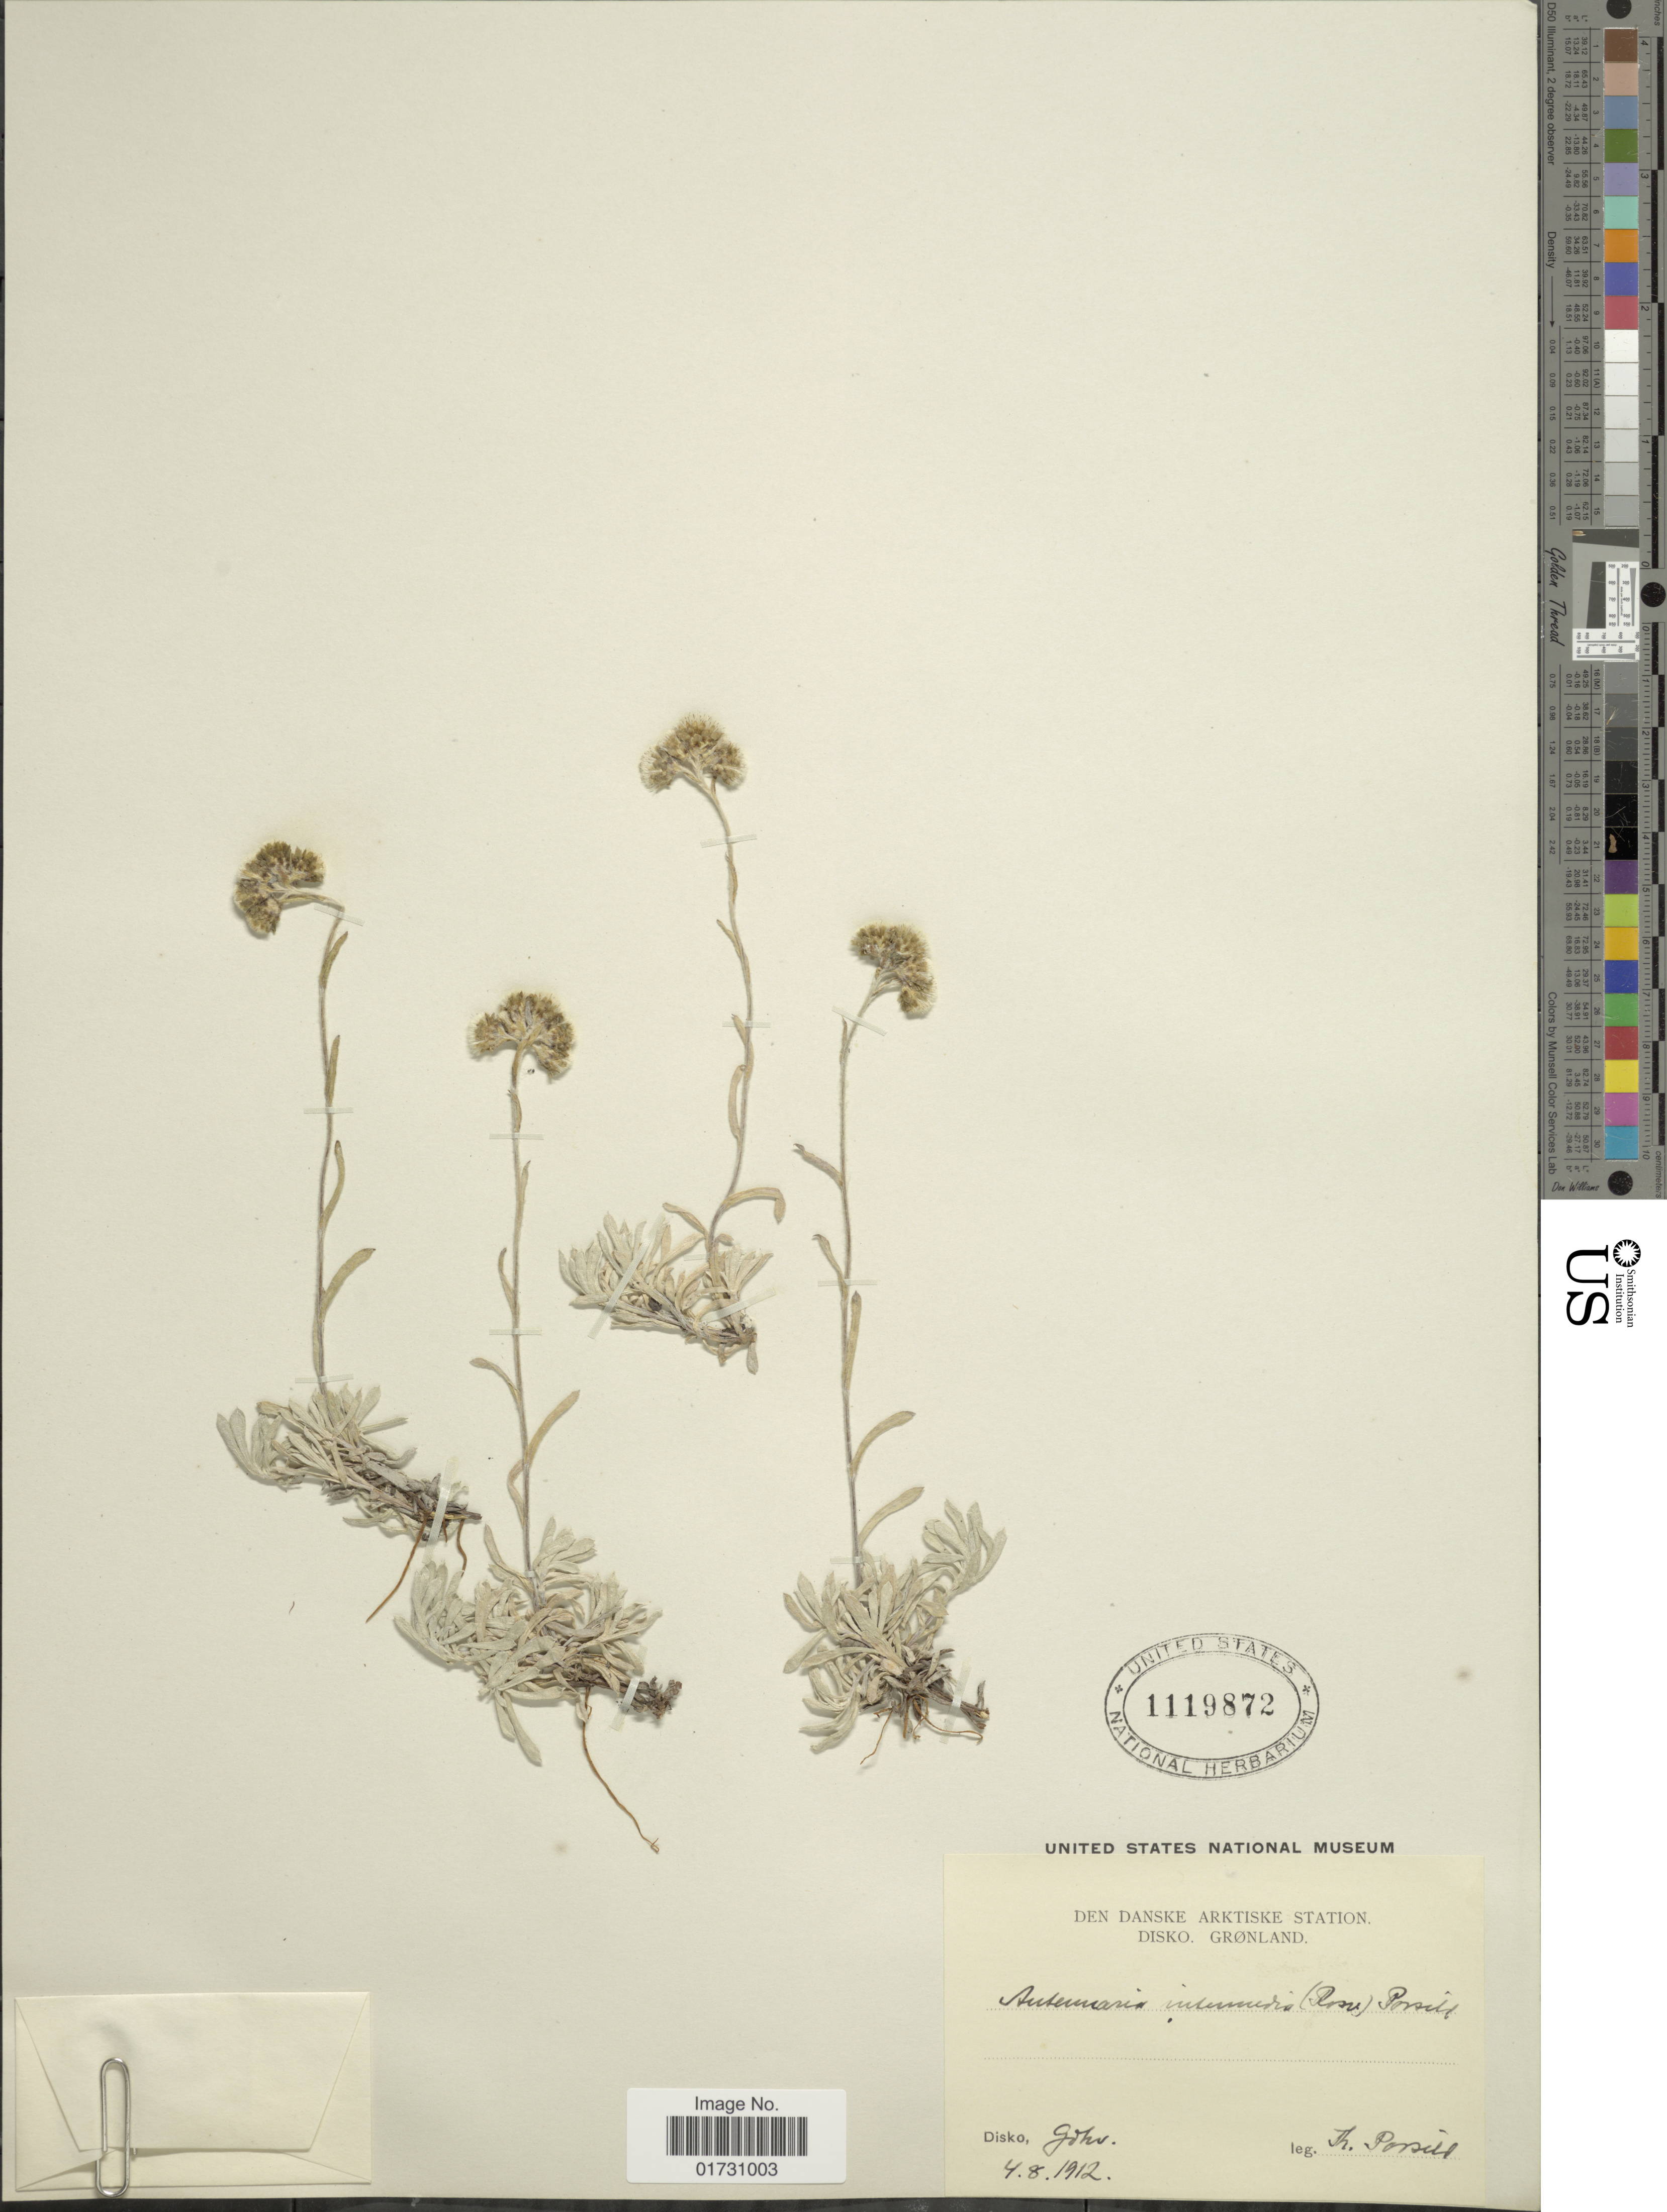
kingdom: Plantae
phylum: Tracheophyta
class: Magnoliopsida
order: Asterales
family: Asteraceae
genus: Antennaria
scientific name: Antennaria intermedia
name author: (Rosenv.) Porsild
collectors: R. T. Porsild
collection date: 1912-08-04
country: Greenland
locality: Disko, Godhv.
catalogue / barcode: US 1119872